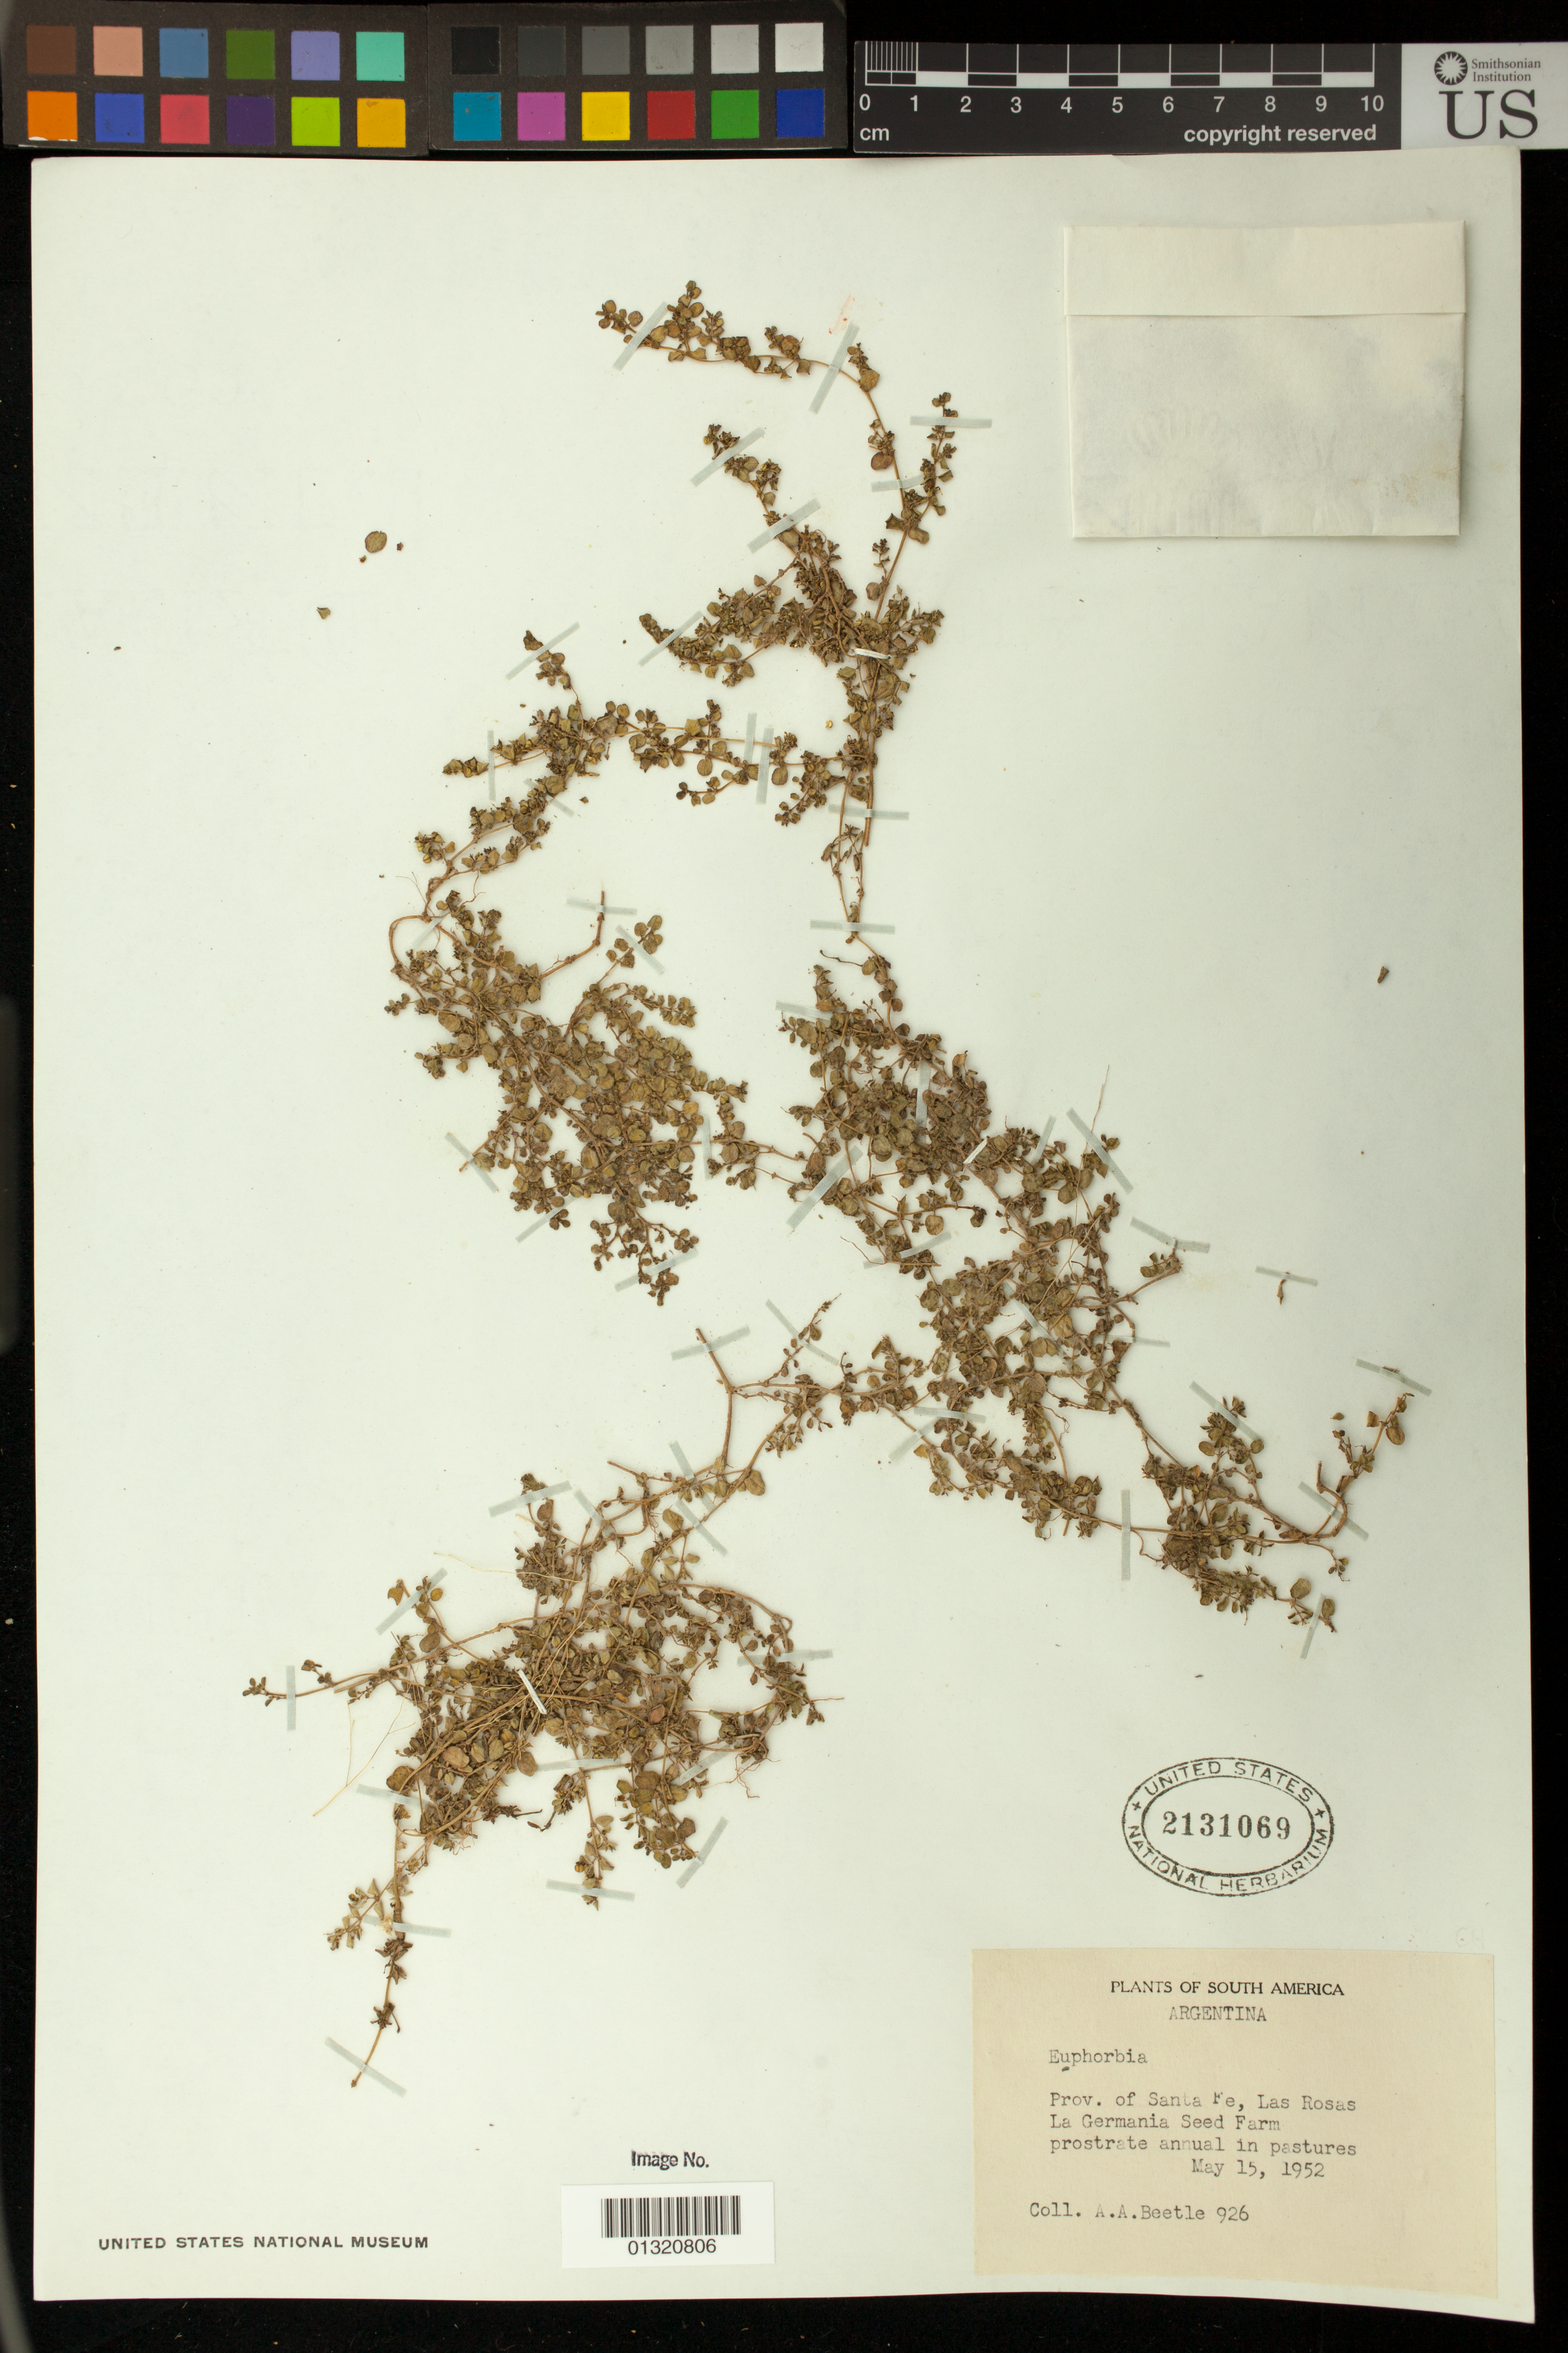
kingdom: Plantae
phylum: Tracheophyta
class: Magnoliopsida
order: Malpighiales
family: Euphorbiaceae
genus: Euphorbia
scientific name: Euphorbia sp.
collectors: A. A. Beetle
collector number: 926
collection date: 1952-05-15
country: Argentina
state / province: Santa Fe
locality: Las Rosas; La Germina Seed Farm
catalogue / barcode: US 2131069